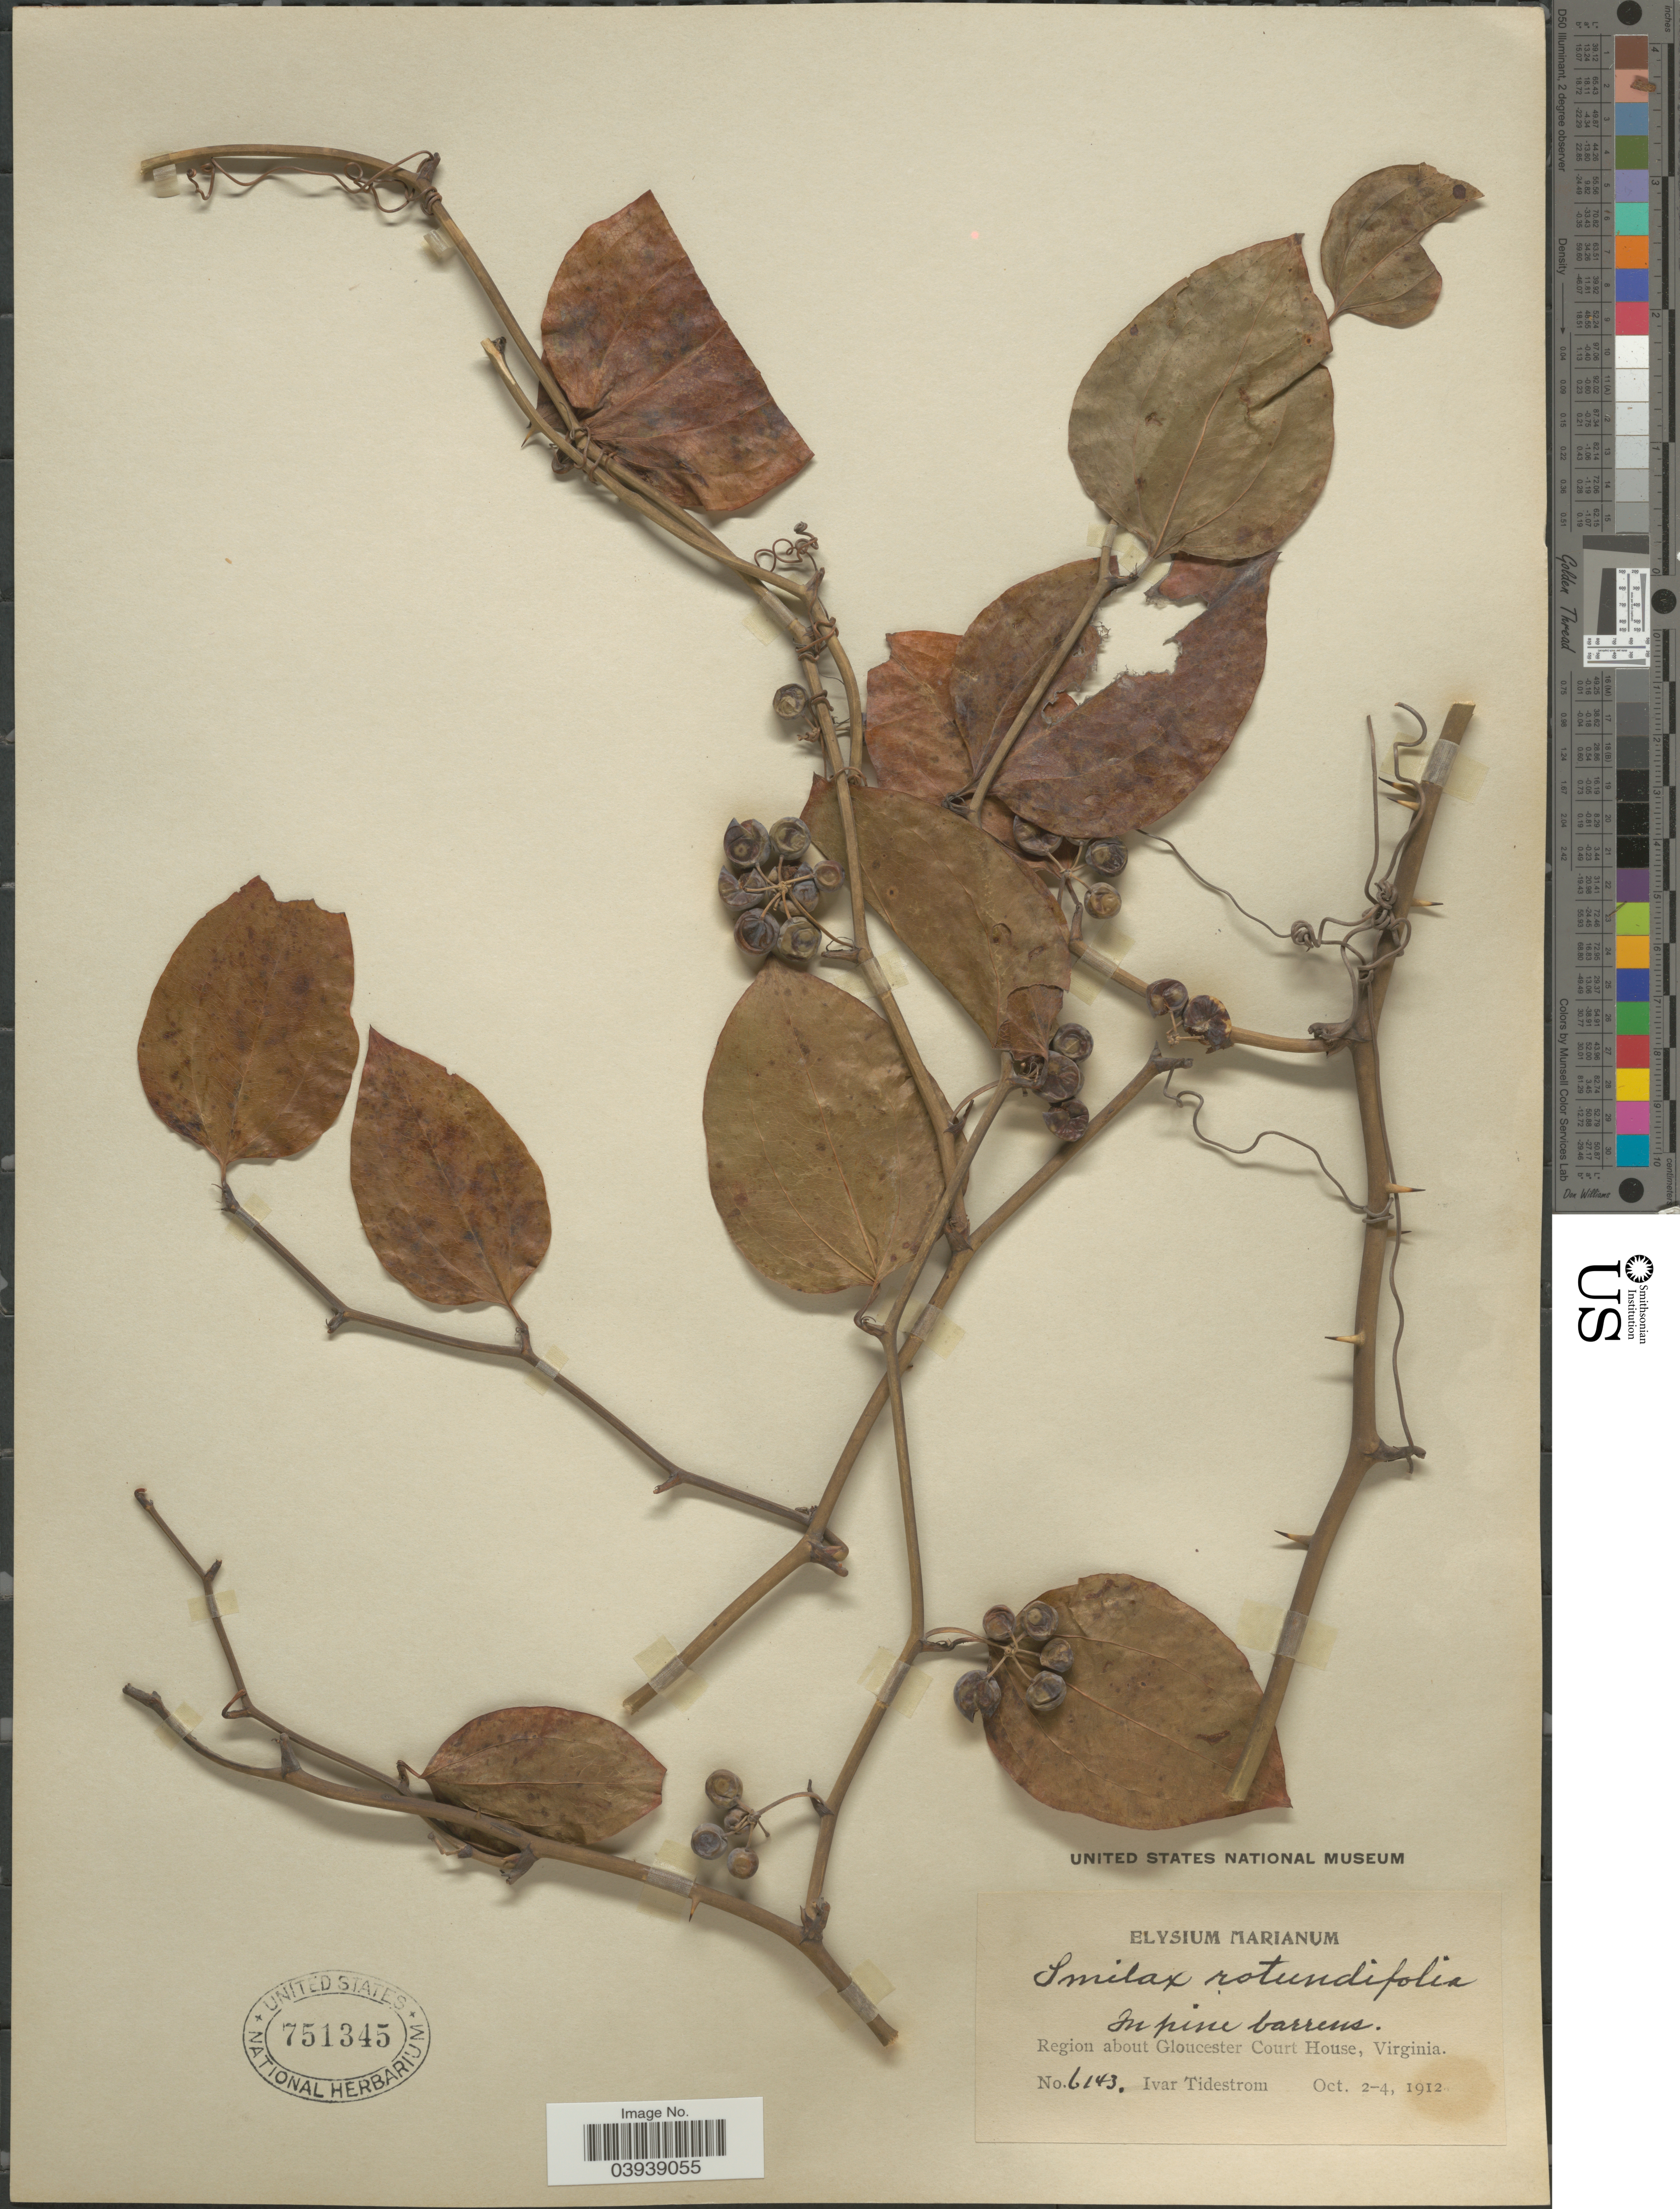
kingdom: Plantae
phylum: Tracheophyta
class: Liliopsida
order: Liliales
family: Smilacaceae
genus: Smilax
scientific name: Smilax rotundifolia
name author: L.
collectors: I. F. Tidestrom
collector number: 6143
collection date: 1912-10-02/1912-10-04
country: United States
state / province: Virginia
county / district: Gloucester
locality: In pine barrens. Region about Gloucester Court House.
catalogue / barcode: US 751345